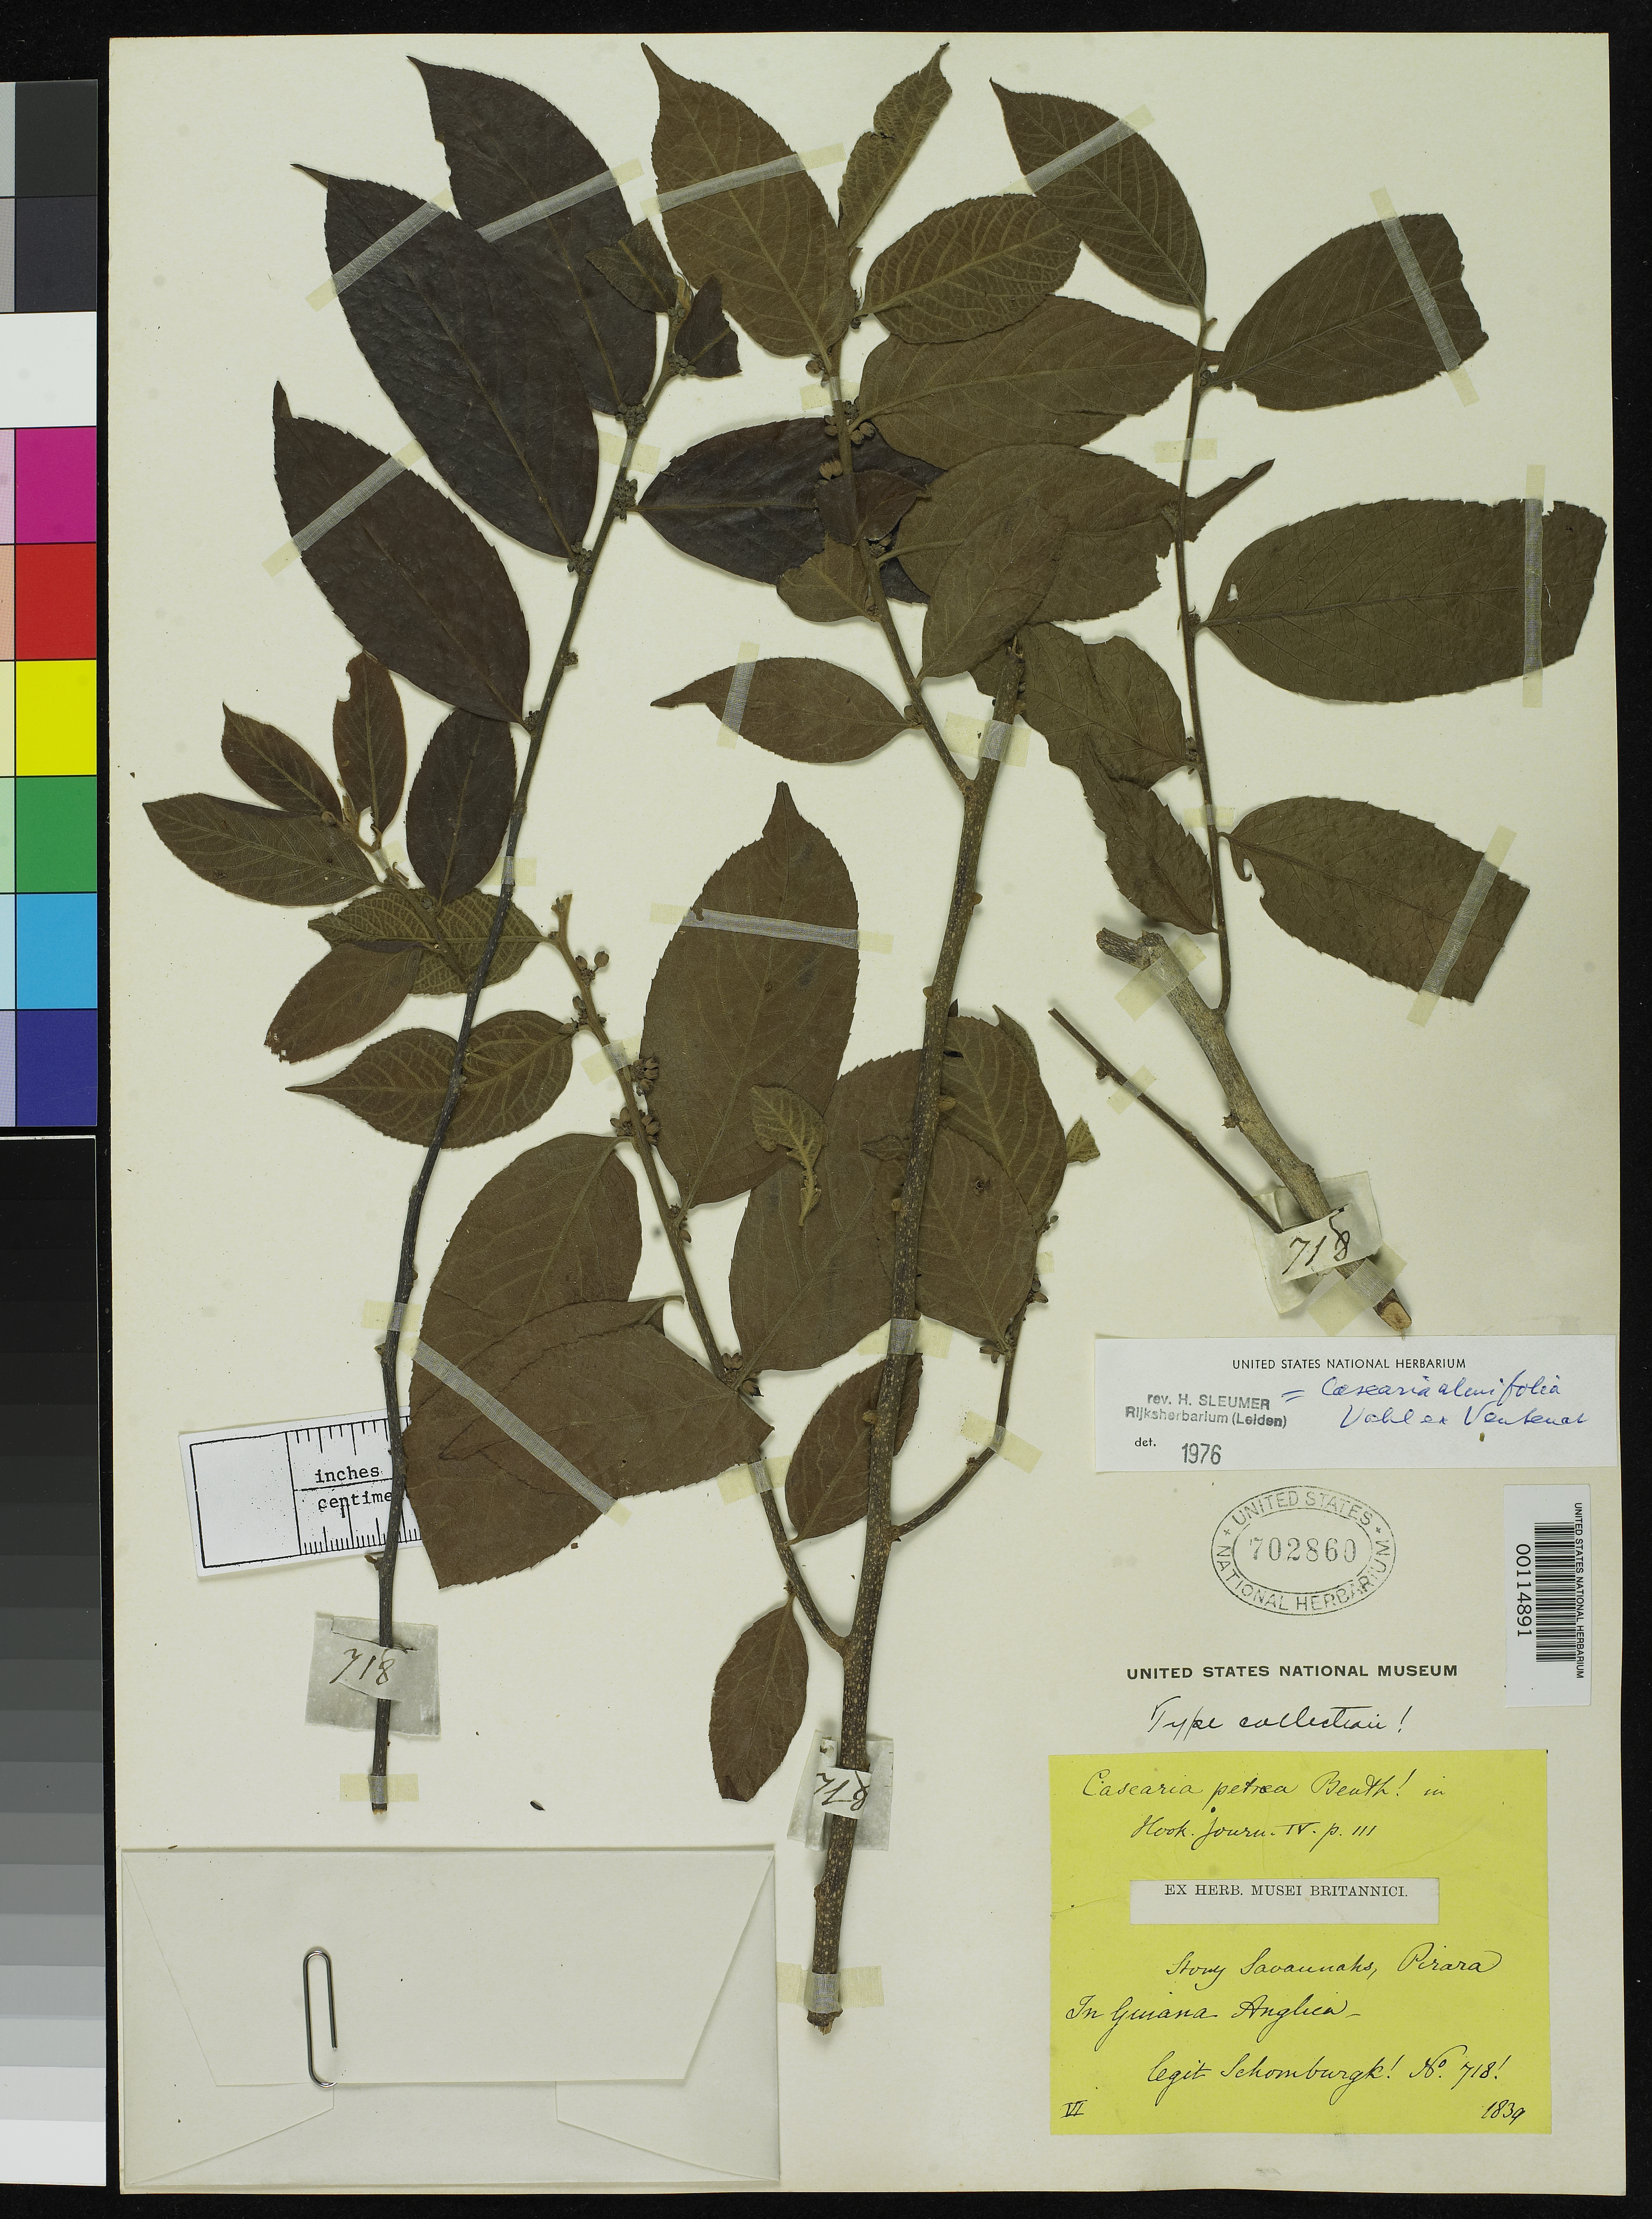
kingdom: Plantae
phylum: Tracheophyta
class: Magnoliopsida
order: Malpighiales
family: Salicaceae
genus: Casearia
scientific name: Casearia petraea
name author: Benth.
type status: Isotype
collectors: M. R. Schomburgk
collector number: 718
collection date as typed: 1839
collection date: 1839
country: Guyana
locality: Pirara.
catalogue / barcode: US 702860